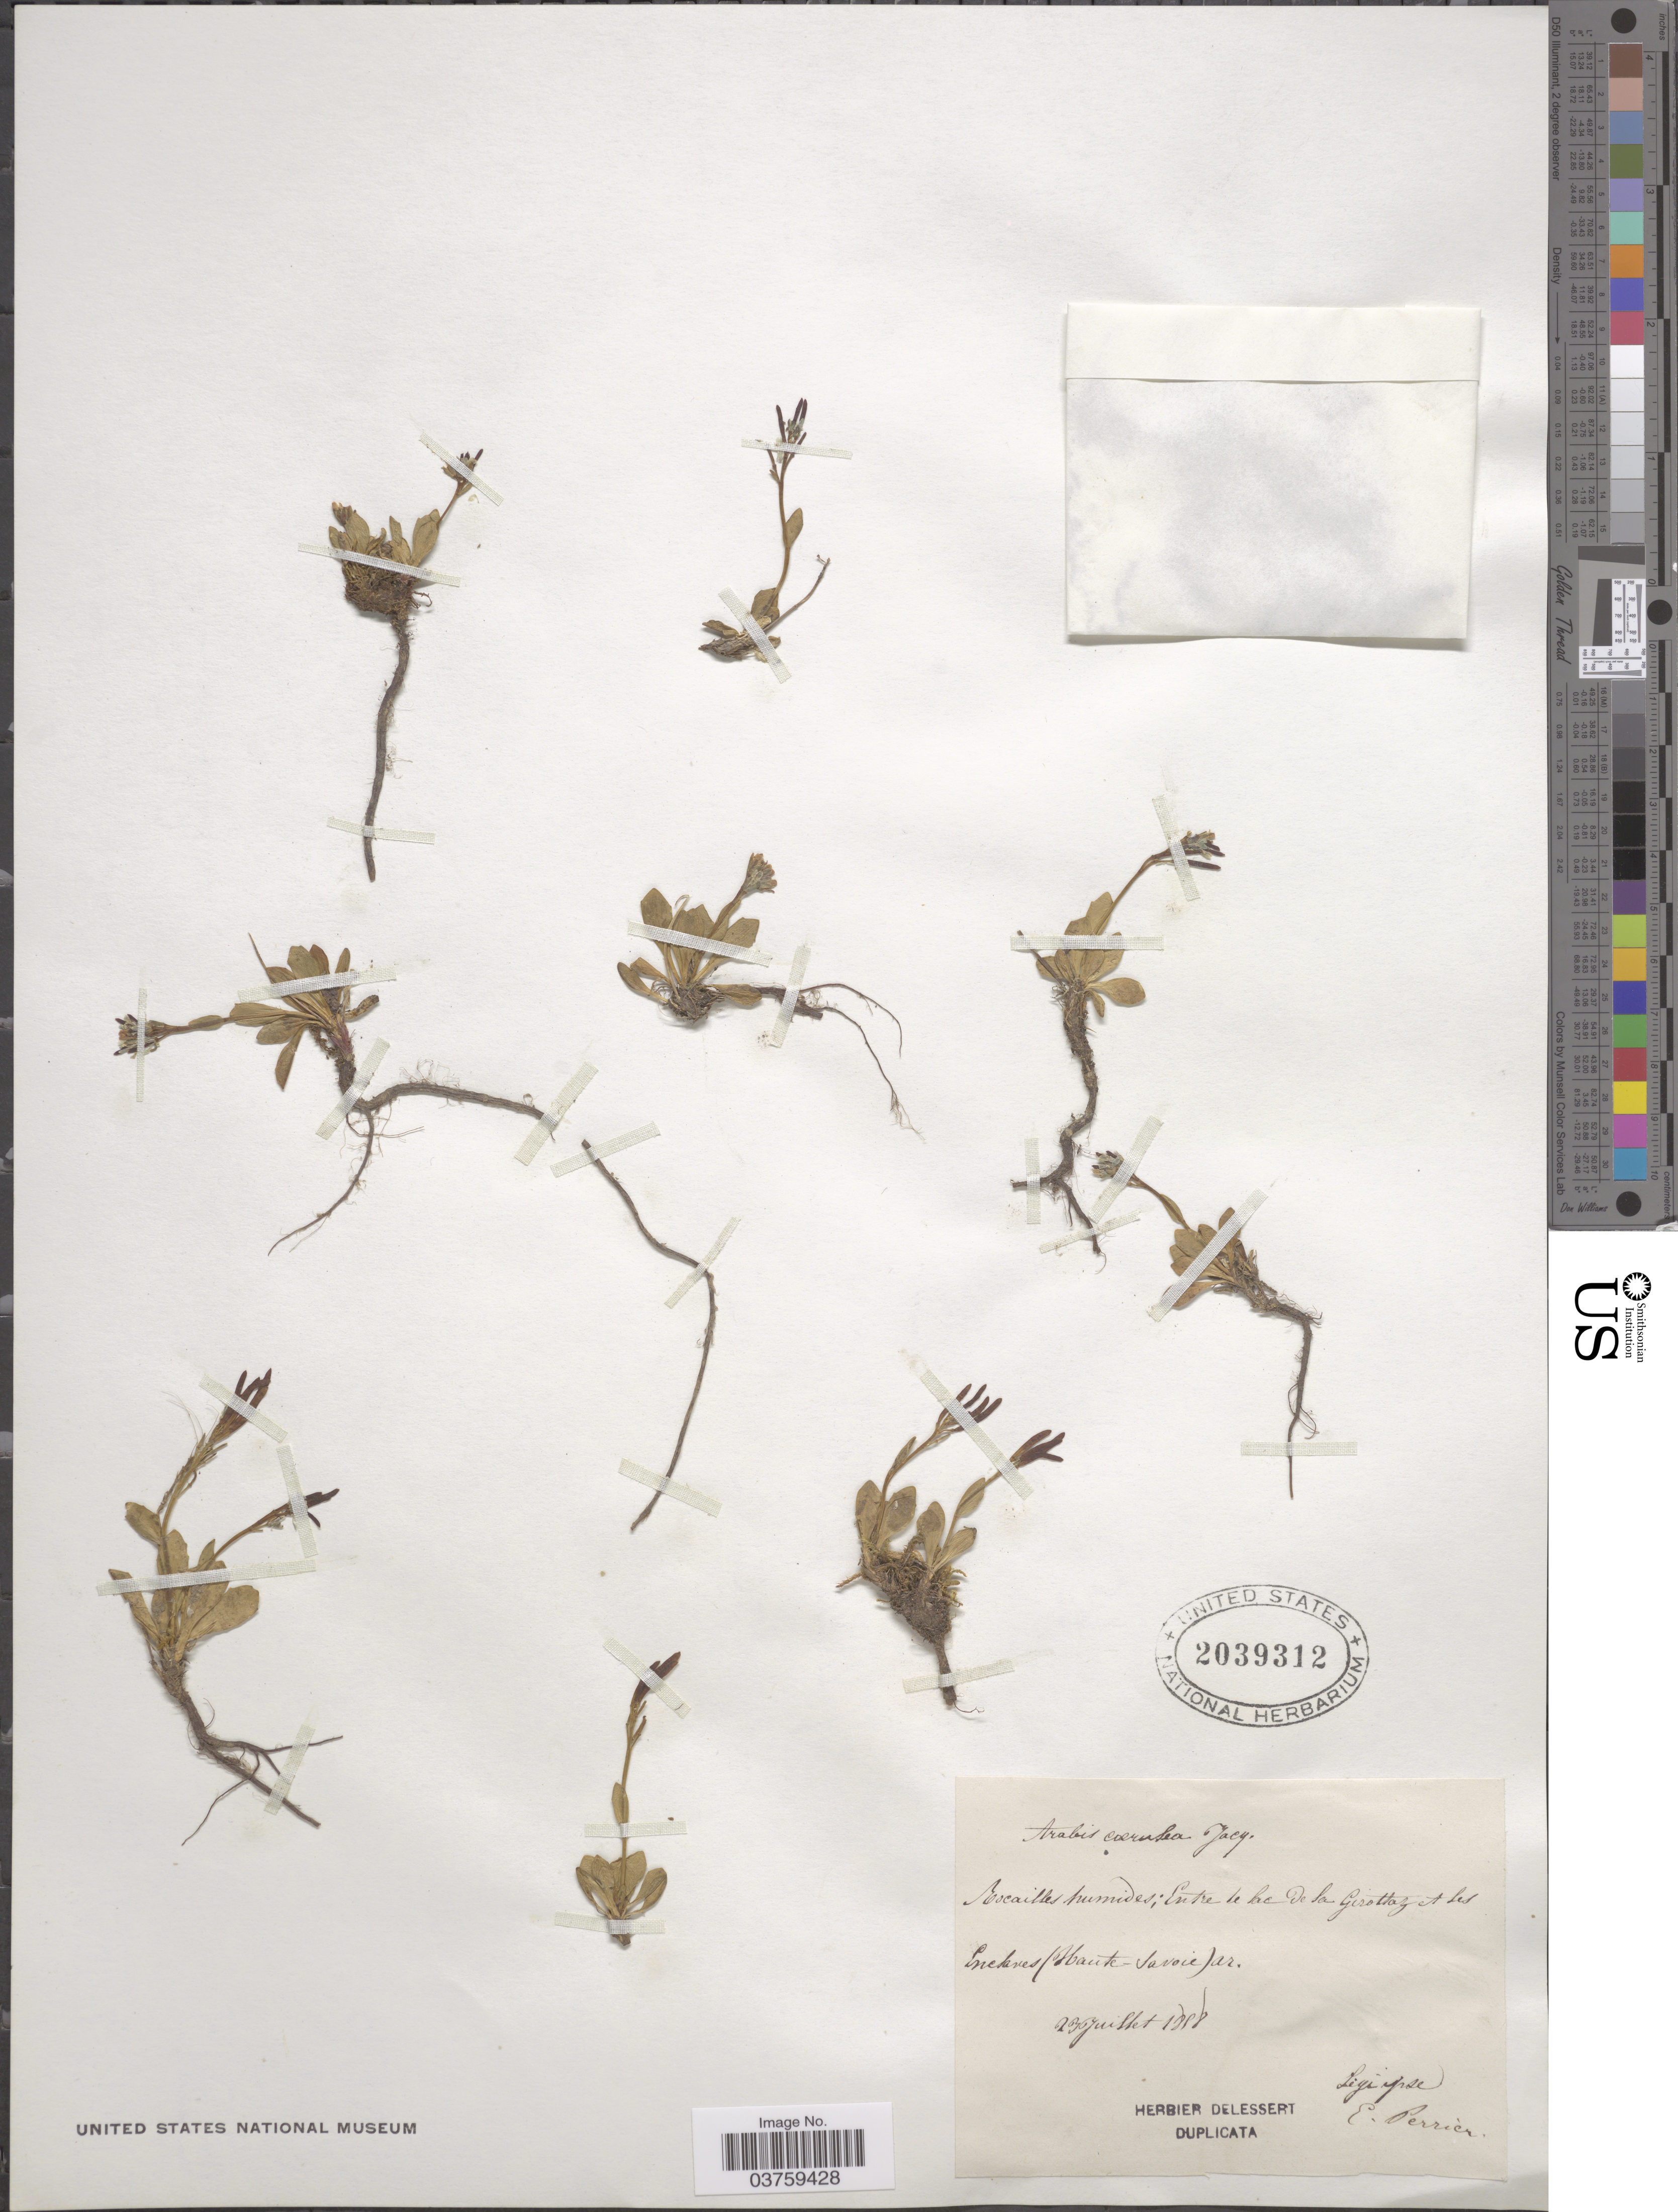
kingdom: Plantae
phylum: Tracheophyta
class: Magnoliopsida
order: Brassicales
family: Brassicaceae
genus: Arabis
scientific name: Arabis caerulea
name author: Haenke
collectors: E. Perrier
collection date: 1888-07-23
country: France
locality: Bocailles humides; Entre le lac De la Girottaz et les Enclaves Haute- Savoie Jar.*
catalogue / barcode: US 2039312